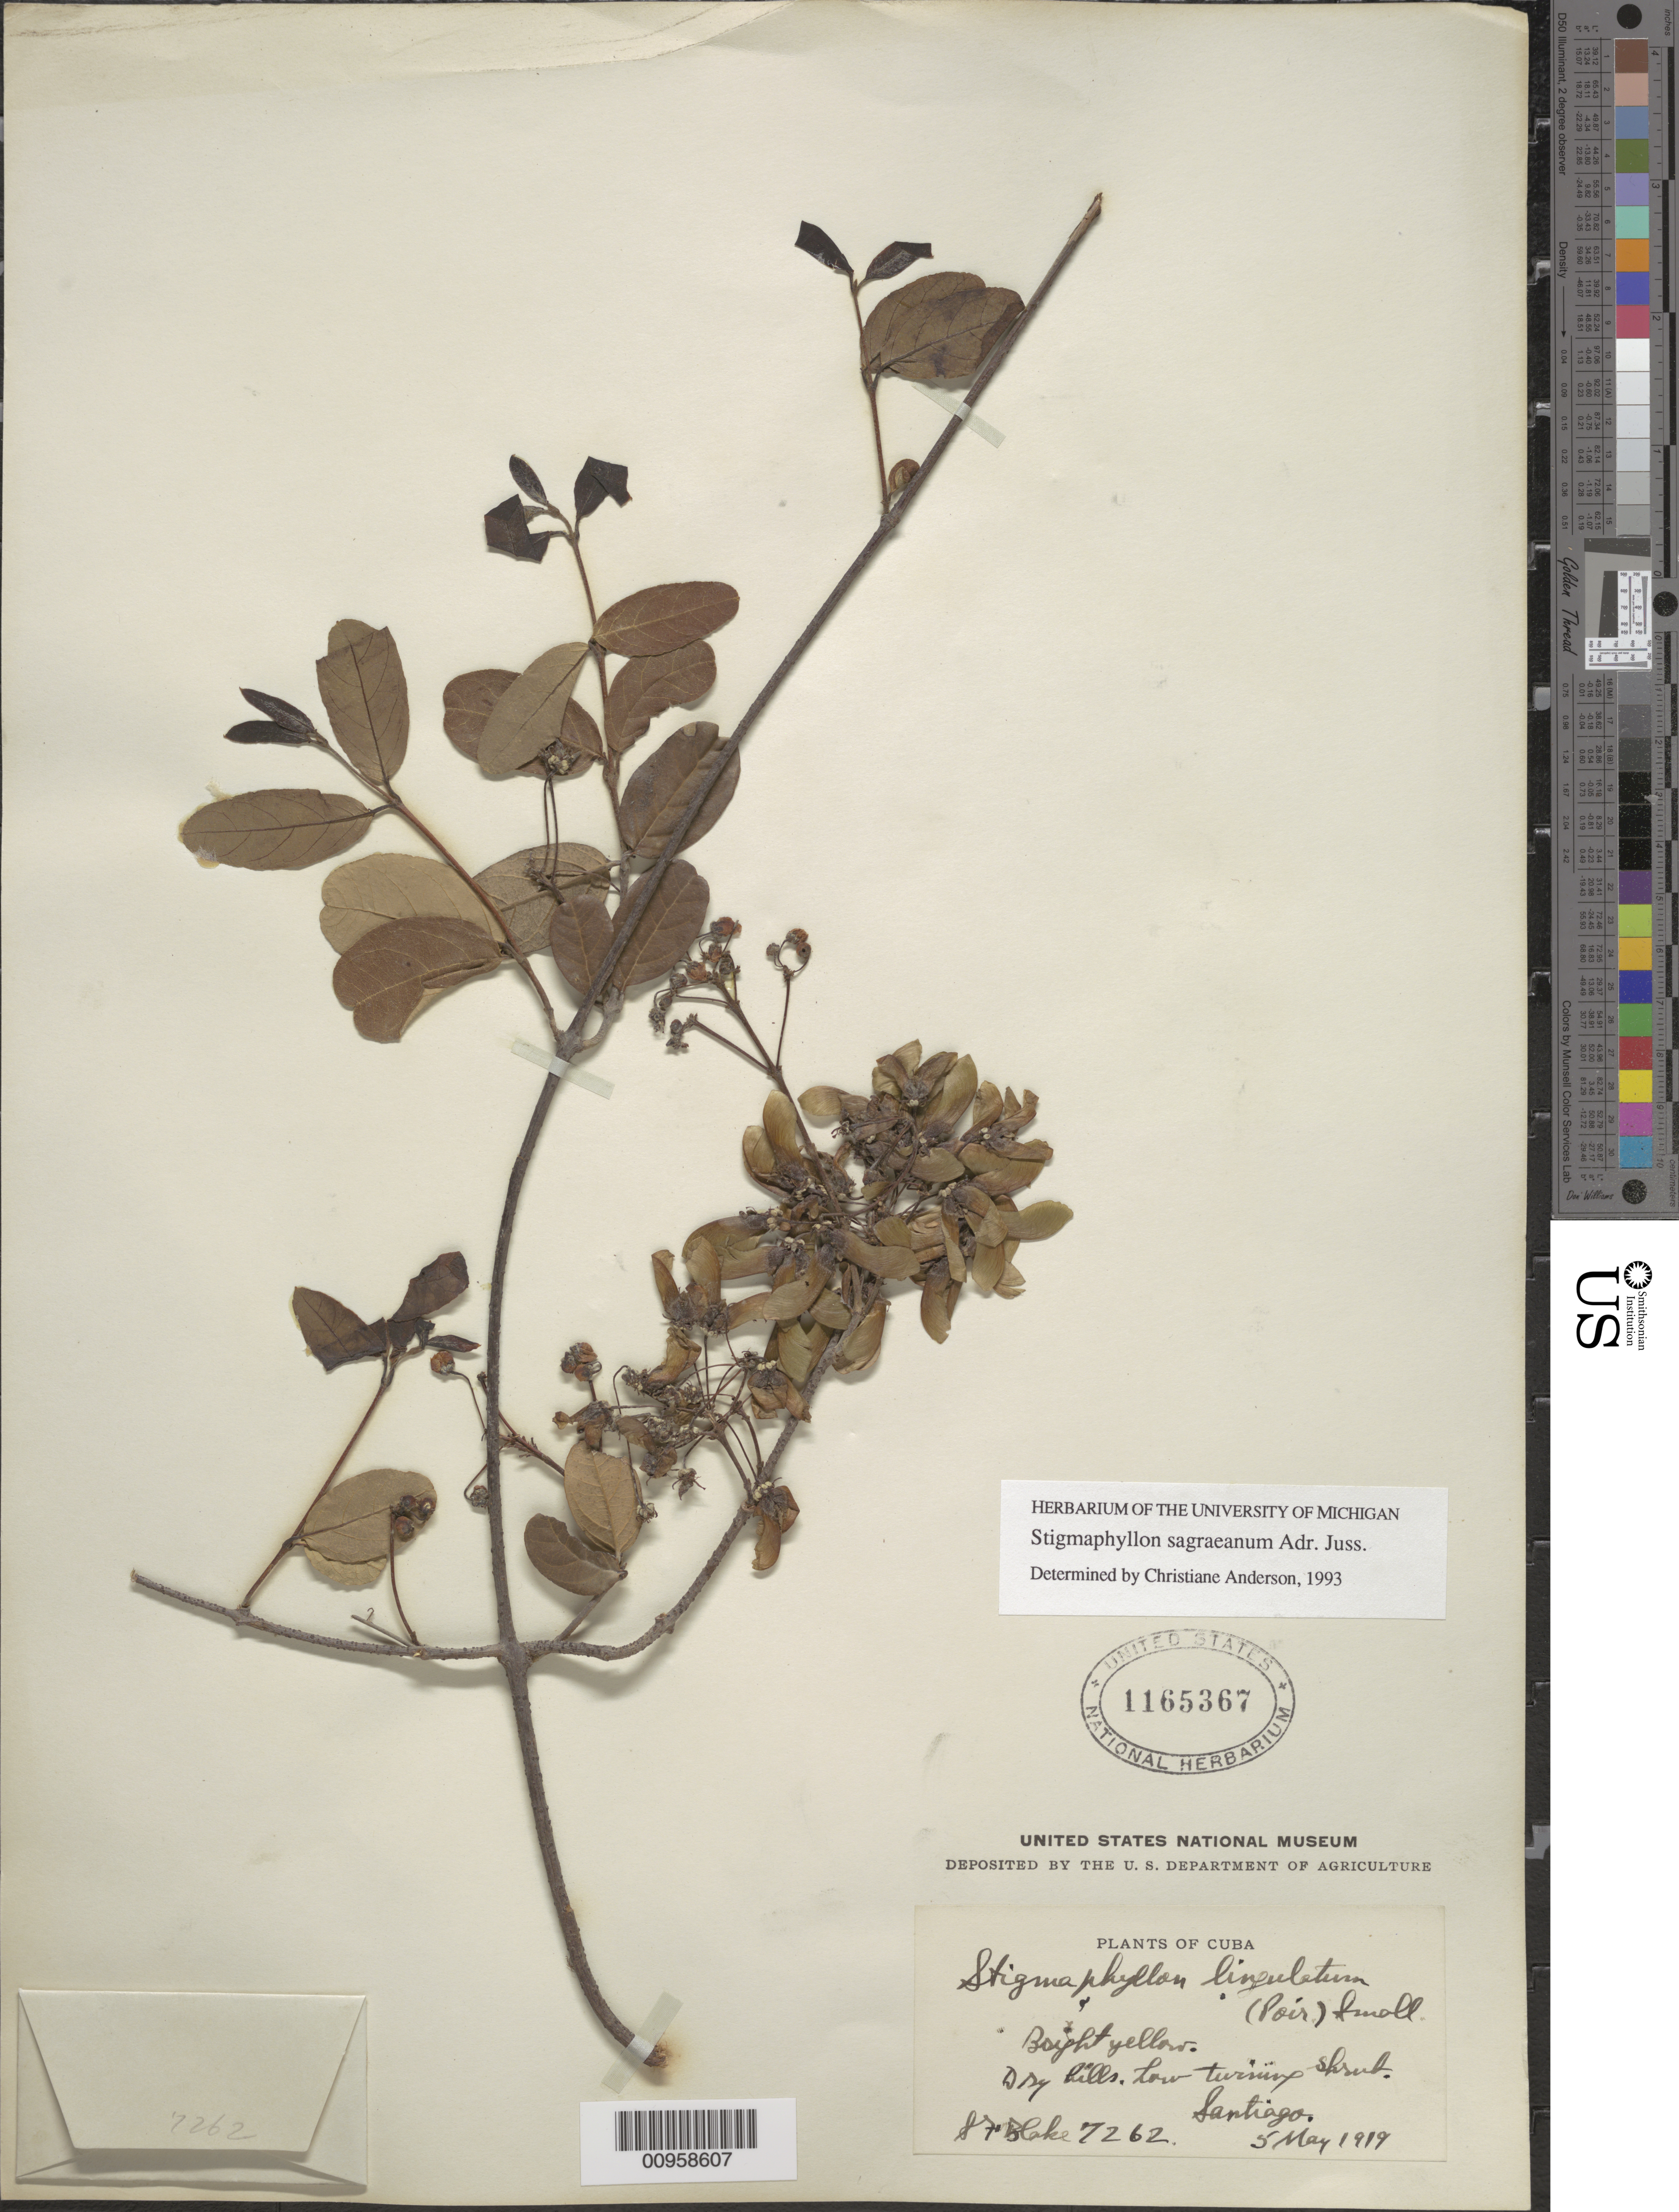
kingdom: Plantae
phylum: Tracheophyta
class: Magnoliopsida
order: Malpighiales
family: Malpighiaceae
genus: Stigmaphyllon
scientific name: Stigmaphyllon sagraeanum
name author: Juss.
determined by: Anderson, C.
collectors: S. Blake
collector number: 7262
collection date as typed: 05 May 1919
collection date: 1919-05-05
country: Cuba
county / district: Dry forest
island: Cuba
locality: Santiago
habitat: Dry hills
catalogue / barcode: US 1165367